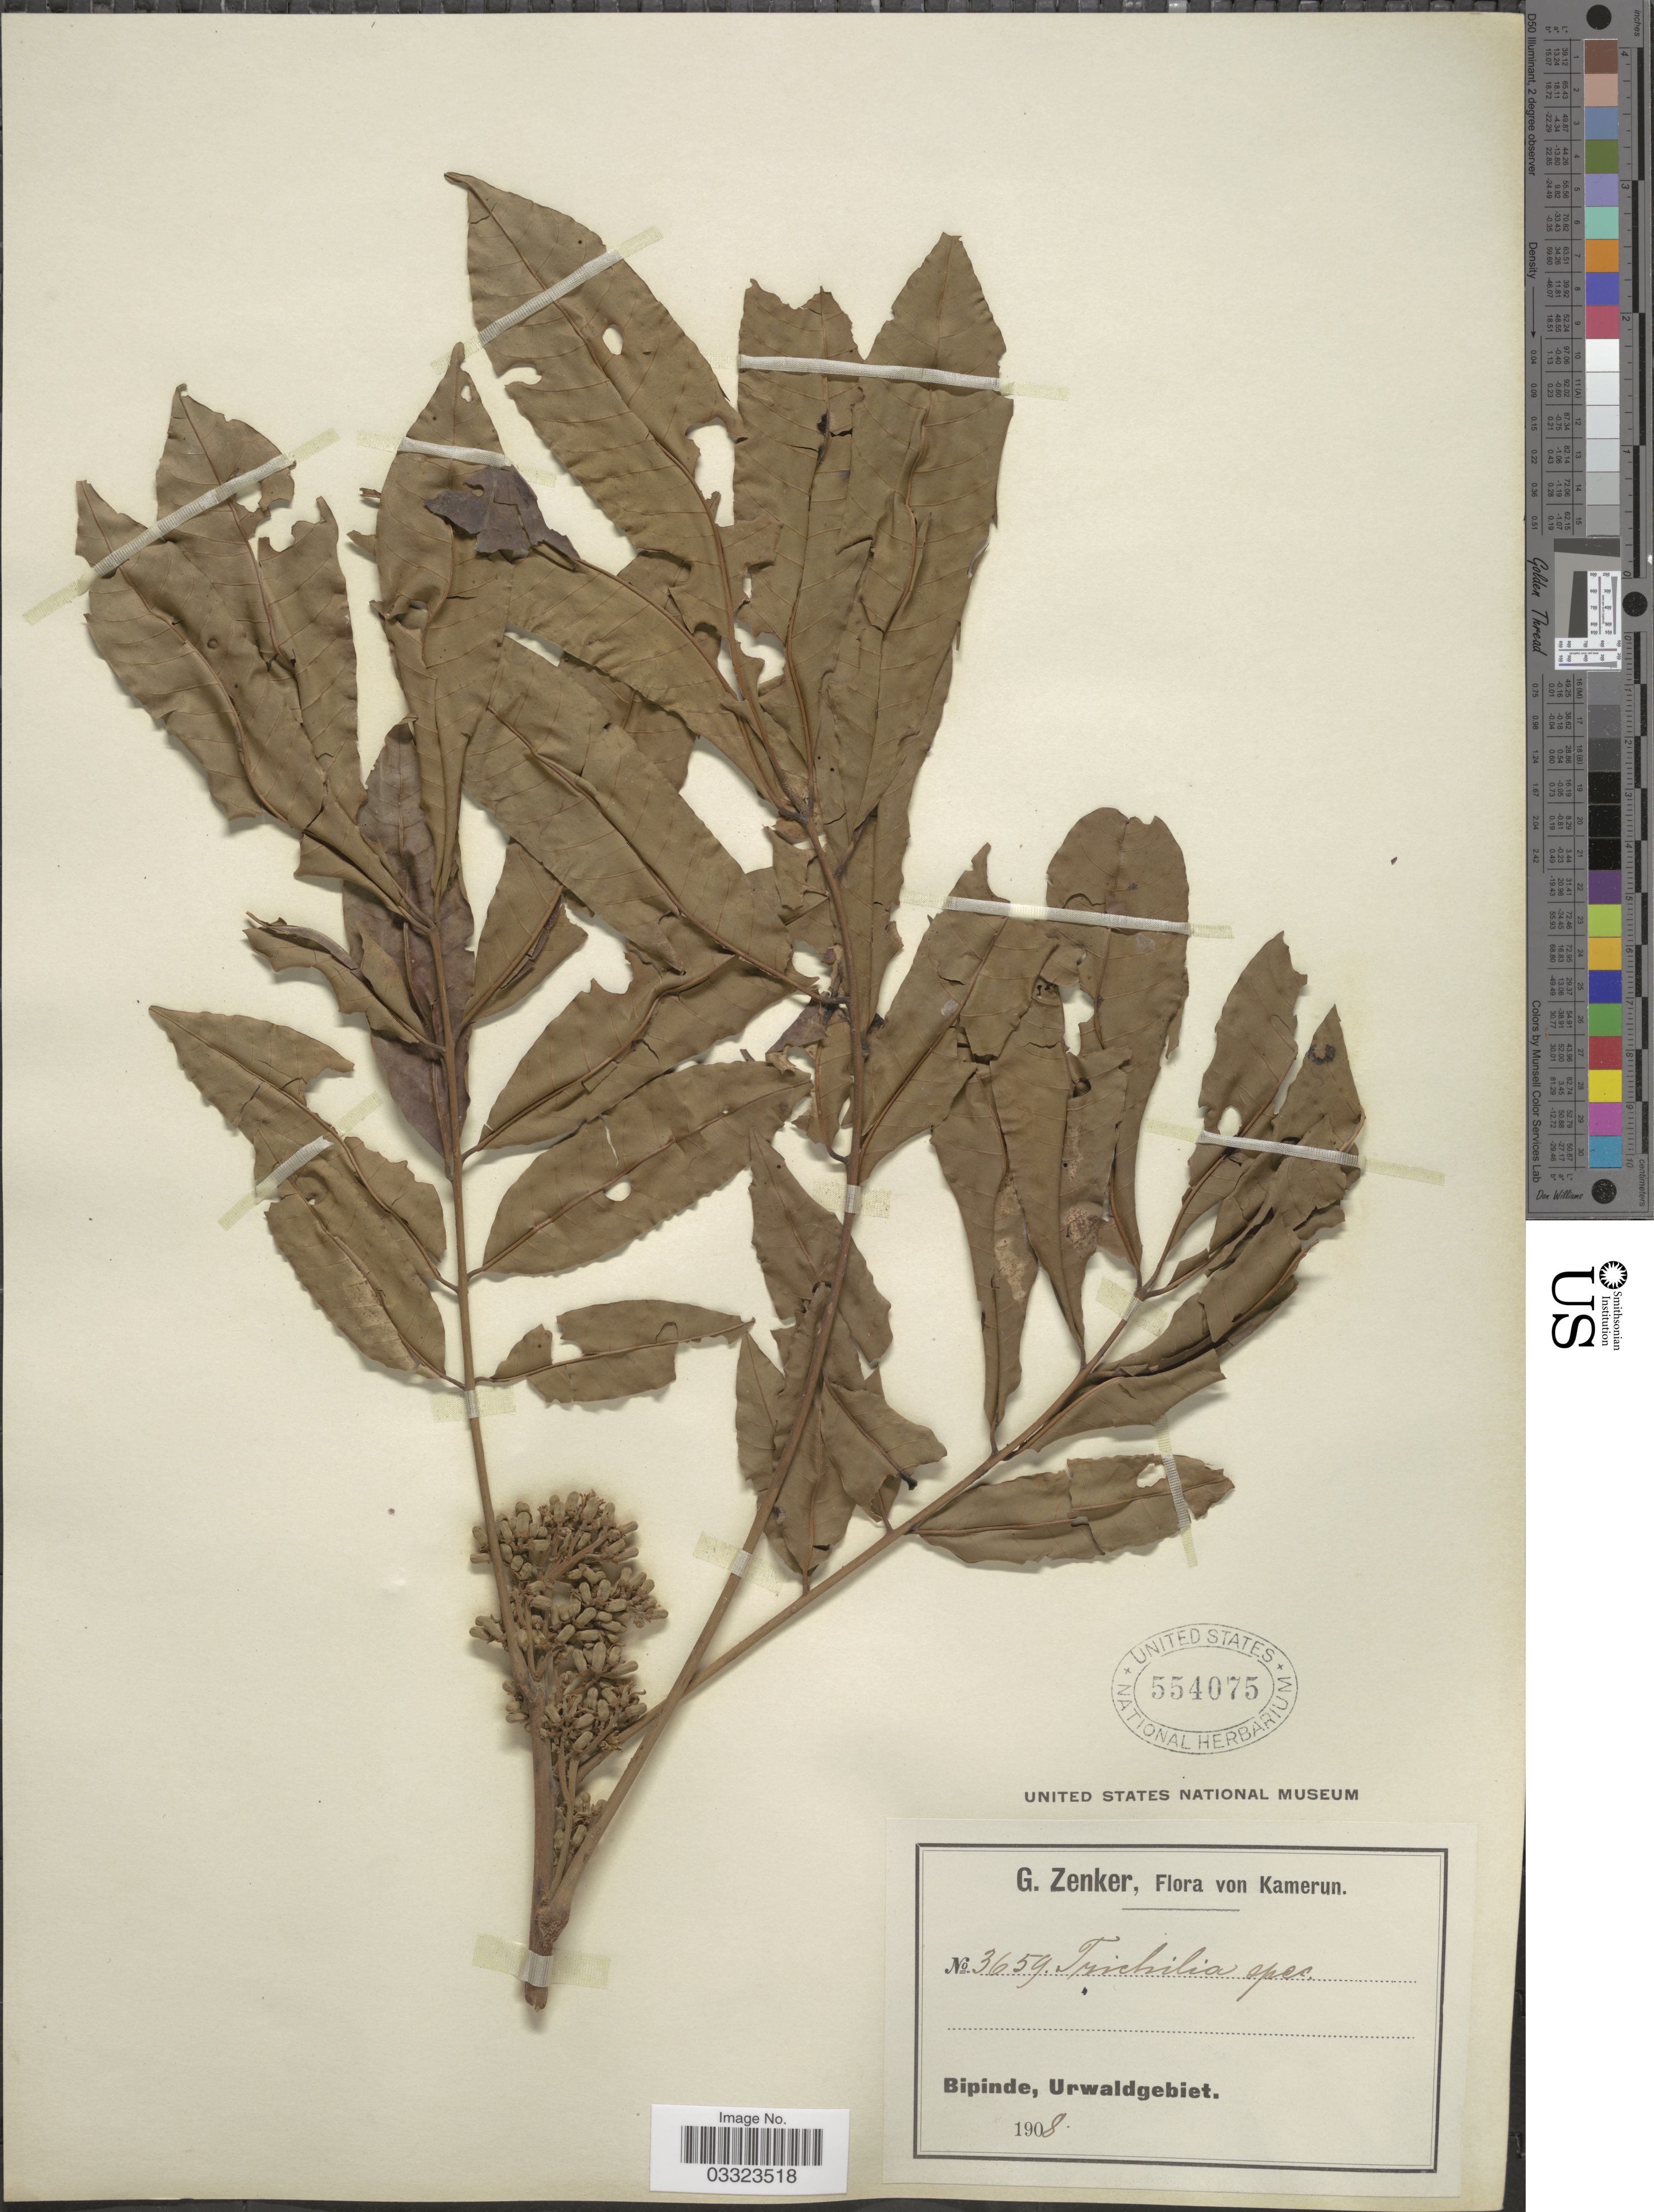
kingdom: Plantae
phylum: Tracheophyta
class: Magnoliopsida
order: Sapindales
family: Meliaceae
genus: Trichilia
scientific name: Trichilia heudelotii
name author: Planch. ex Oliv.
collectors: G. A. Zenker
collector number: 3659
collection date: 1908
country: Cameroon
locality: Kamerun. Bipinde, Urwaldgebiet.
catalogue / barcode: US 554075